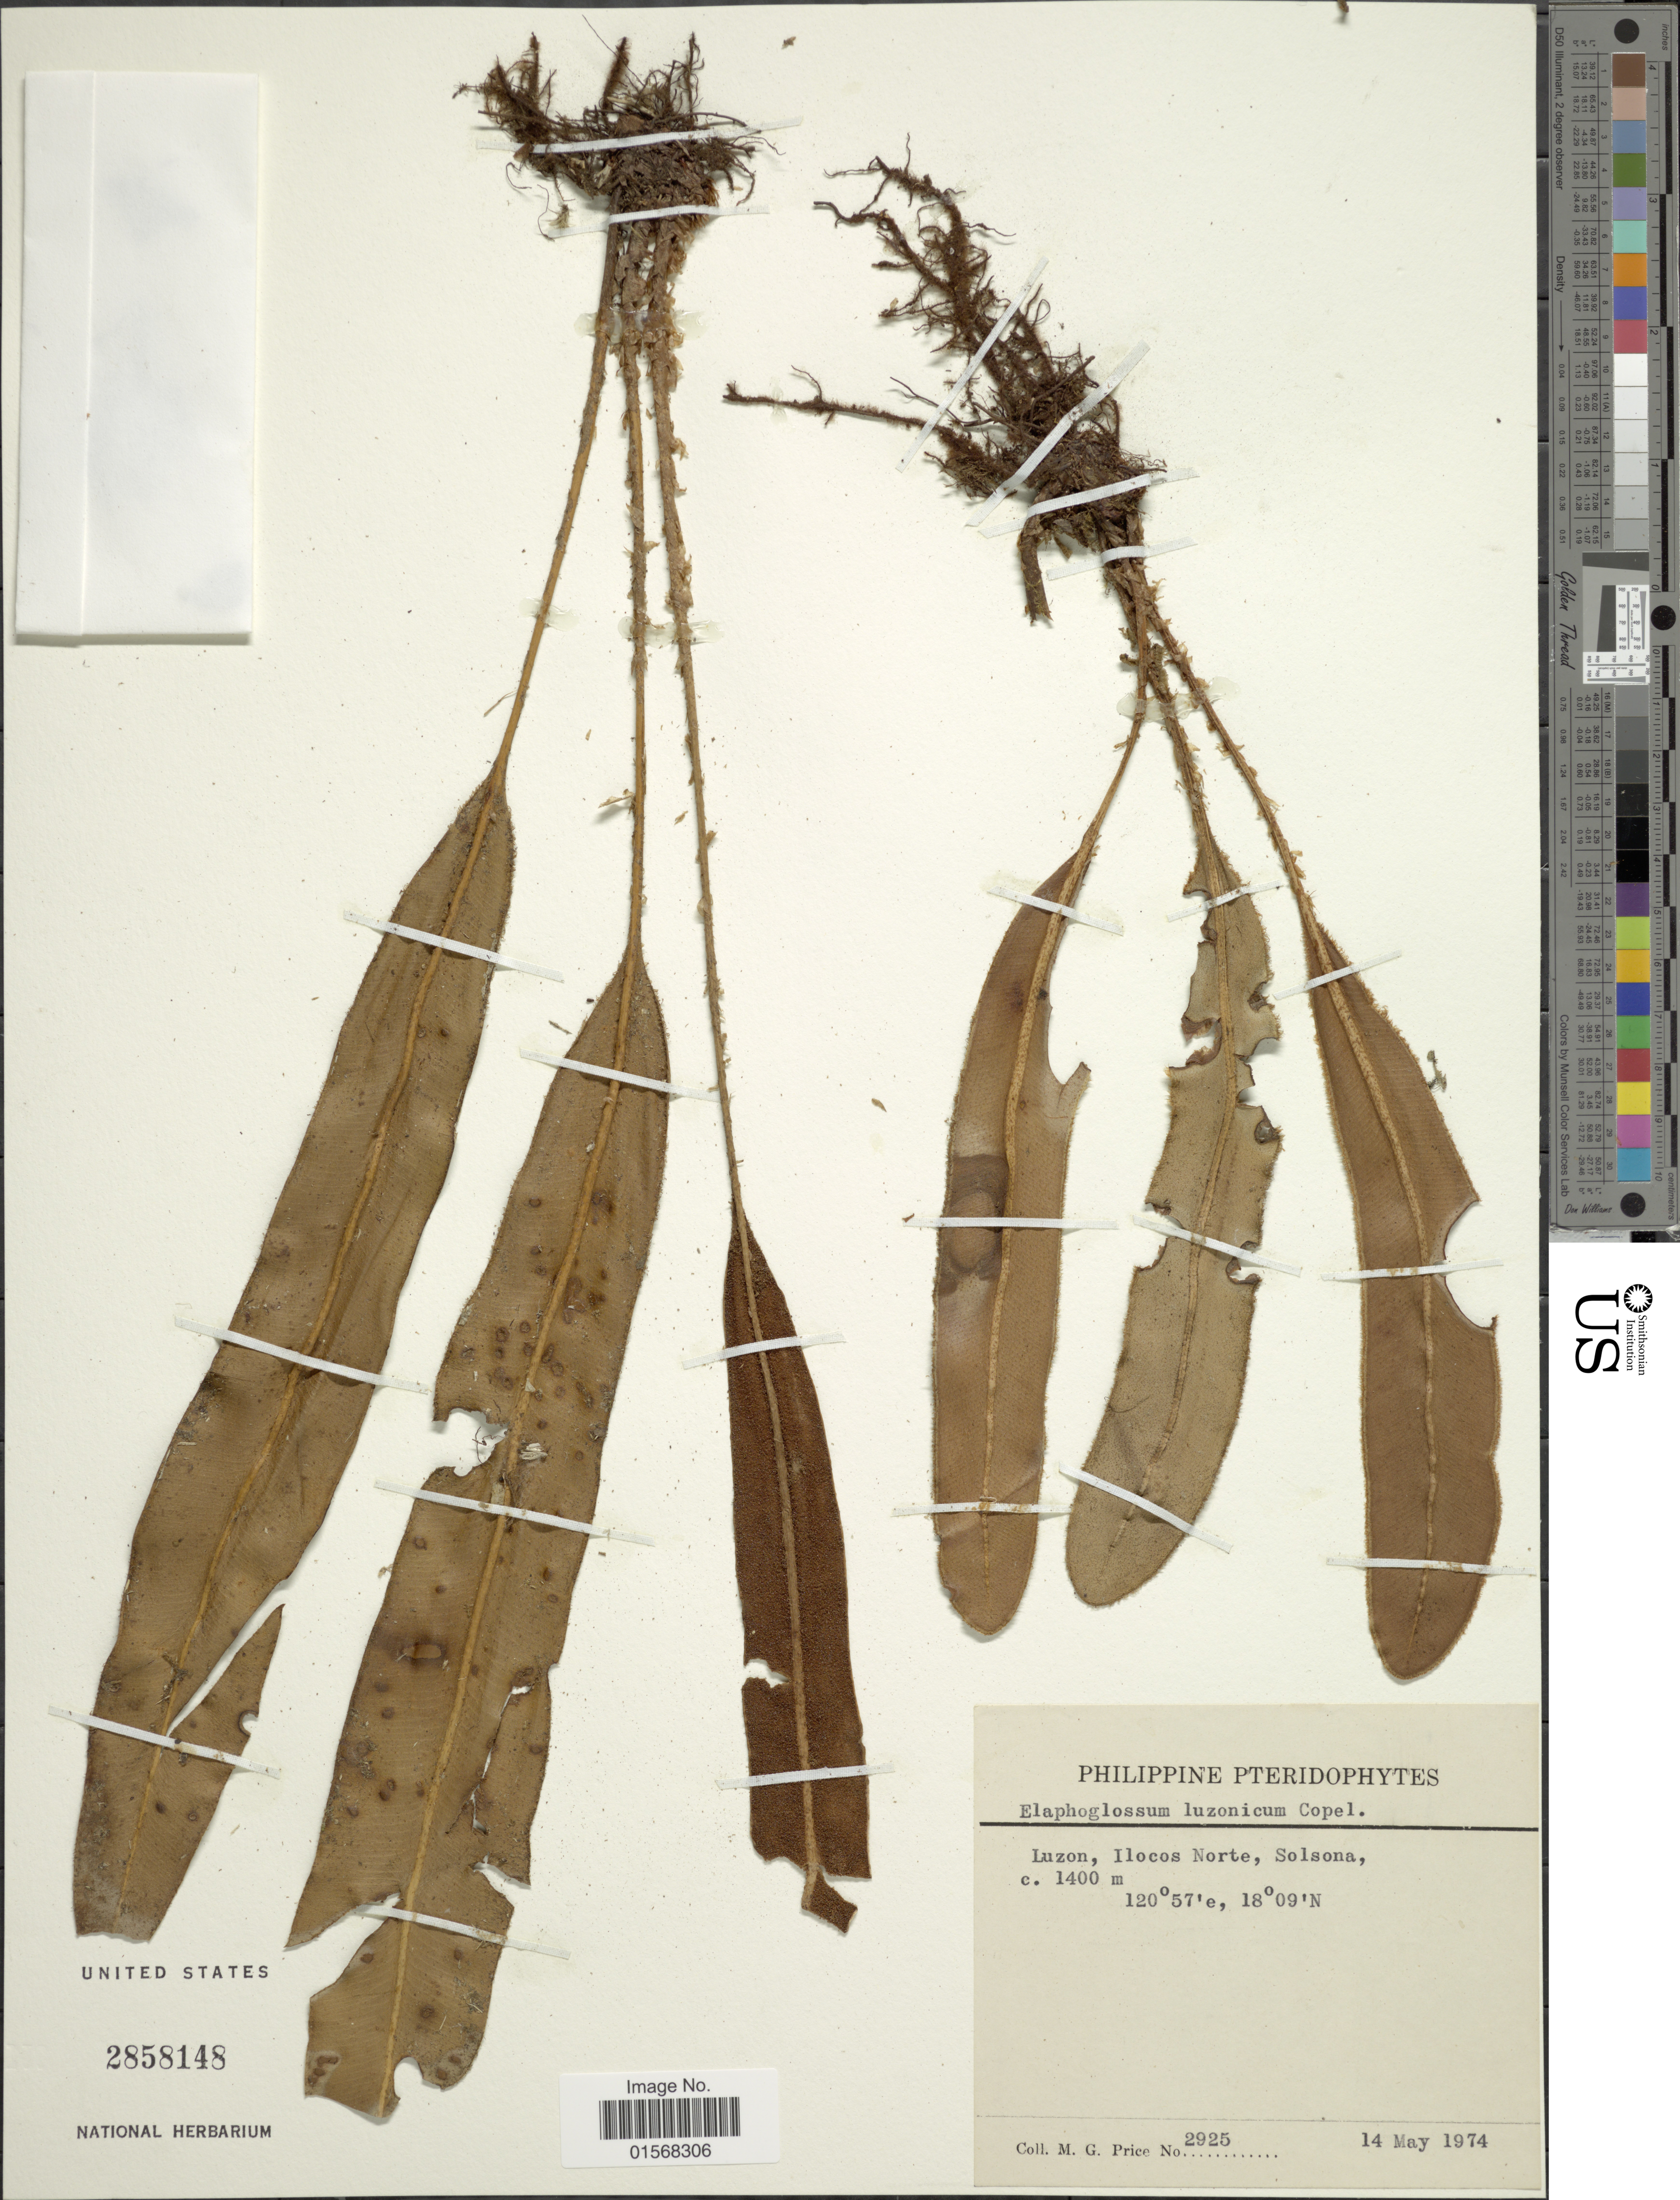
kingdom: Plantae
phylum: Tracheophyta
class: Polypodiopsida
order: Polypodiales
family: Dryopteridaceae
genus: Elaphoglossum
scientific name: Elaphoglossum luzonicum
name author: Copel. in Elmer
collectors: M. G. Price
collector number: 2925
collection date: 1974-05-14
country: Philippines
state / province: Ilocos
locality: Luzon, Ilocos Norte, Solsona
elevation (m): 1400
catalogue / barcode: US 2858148